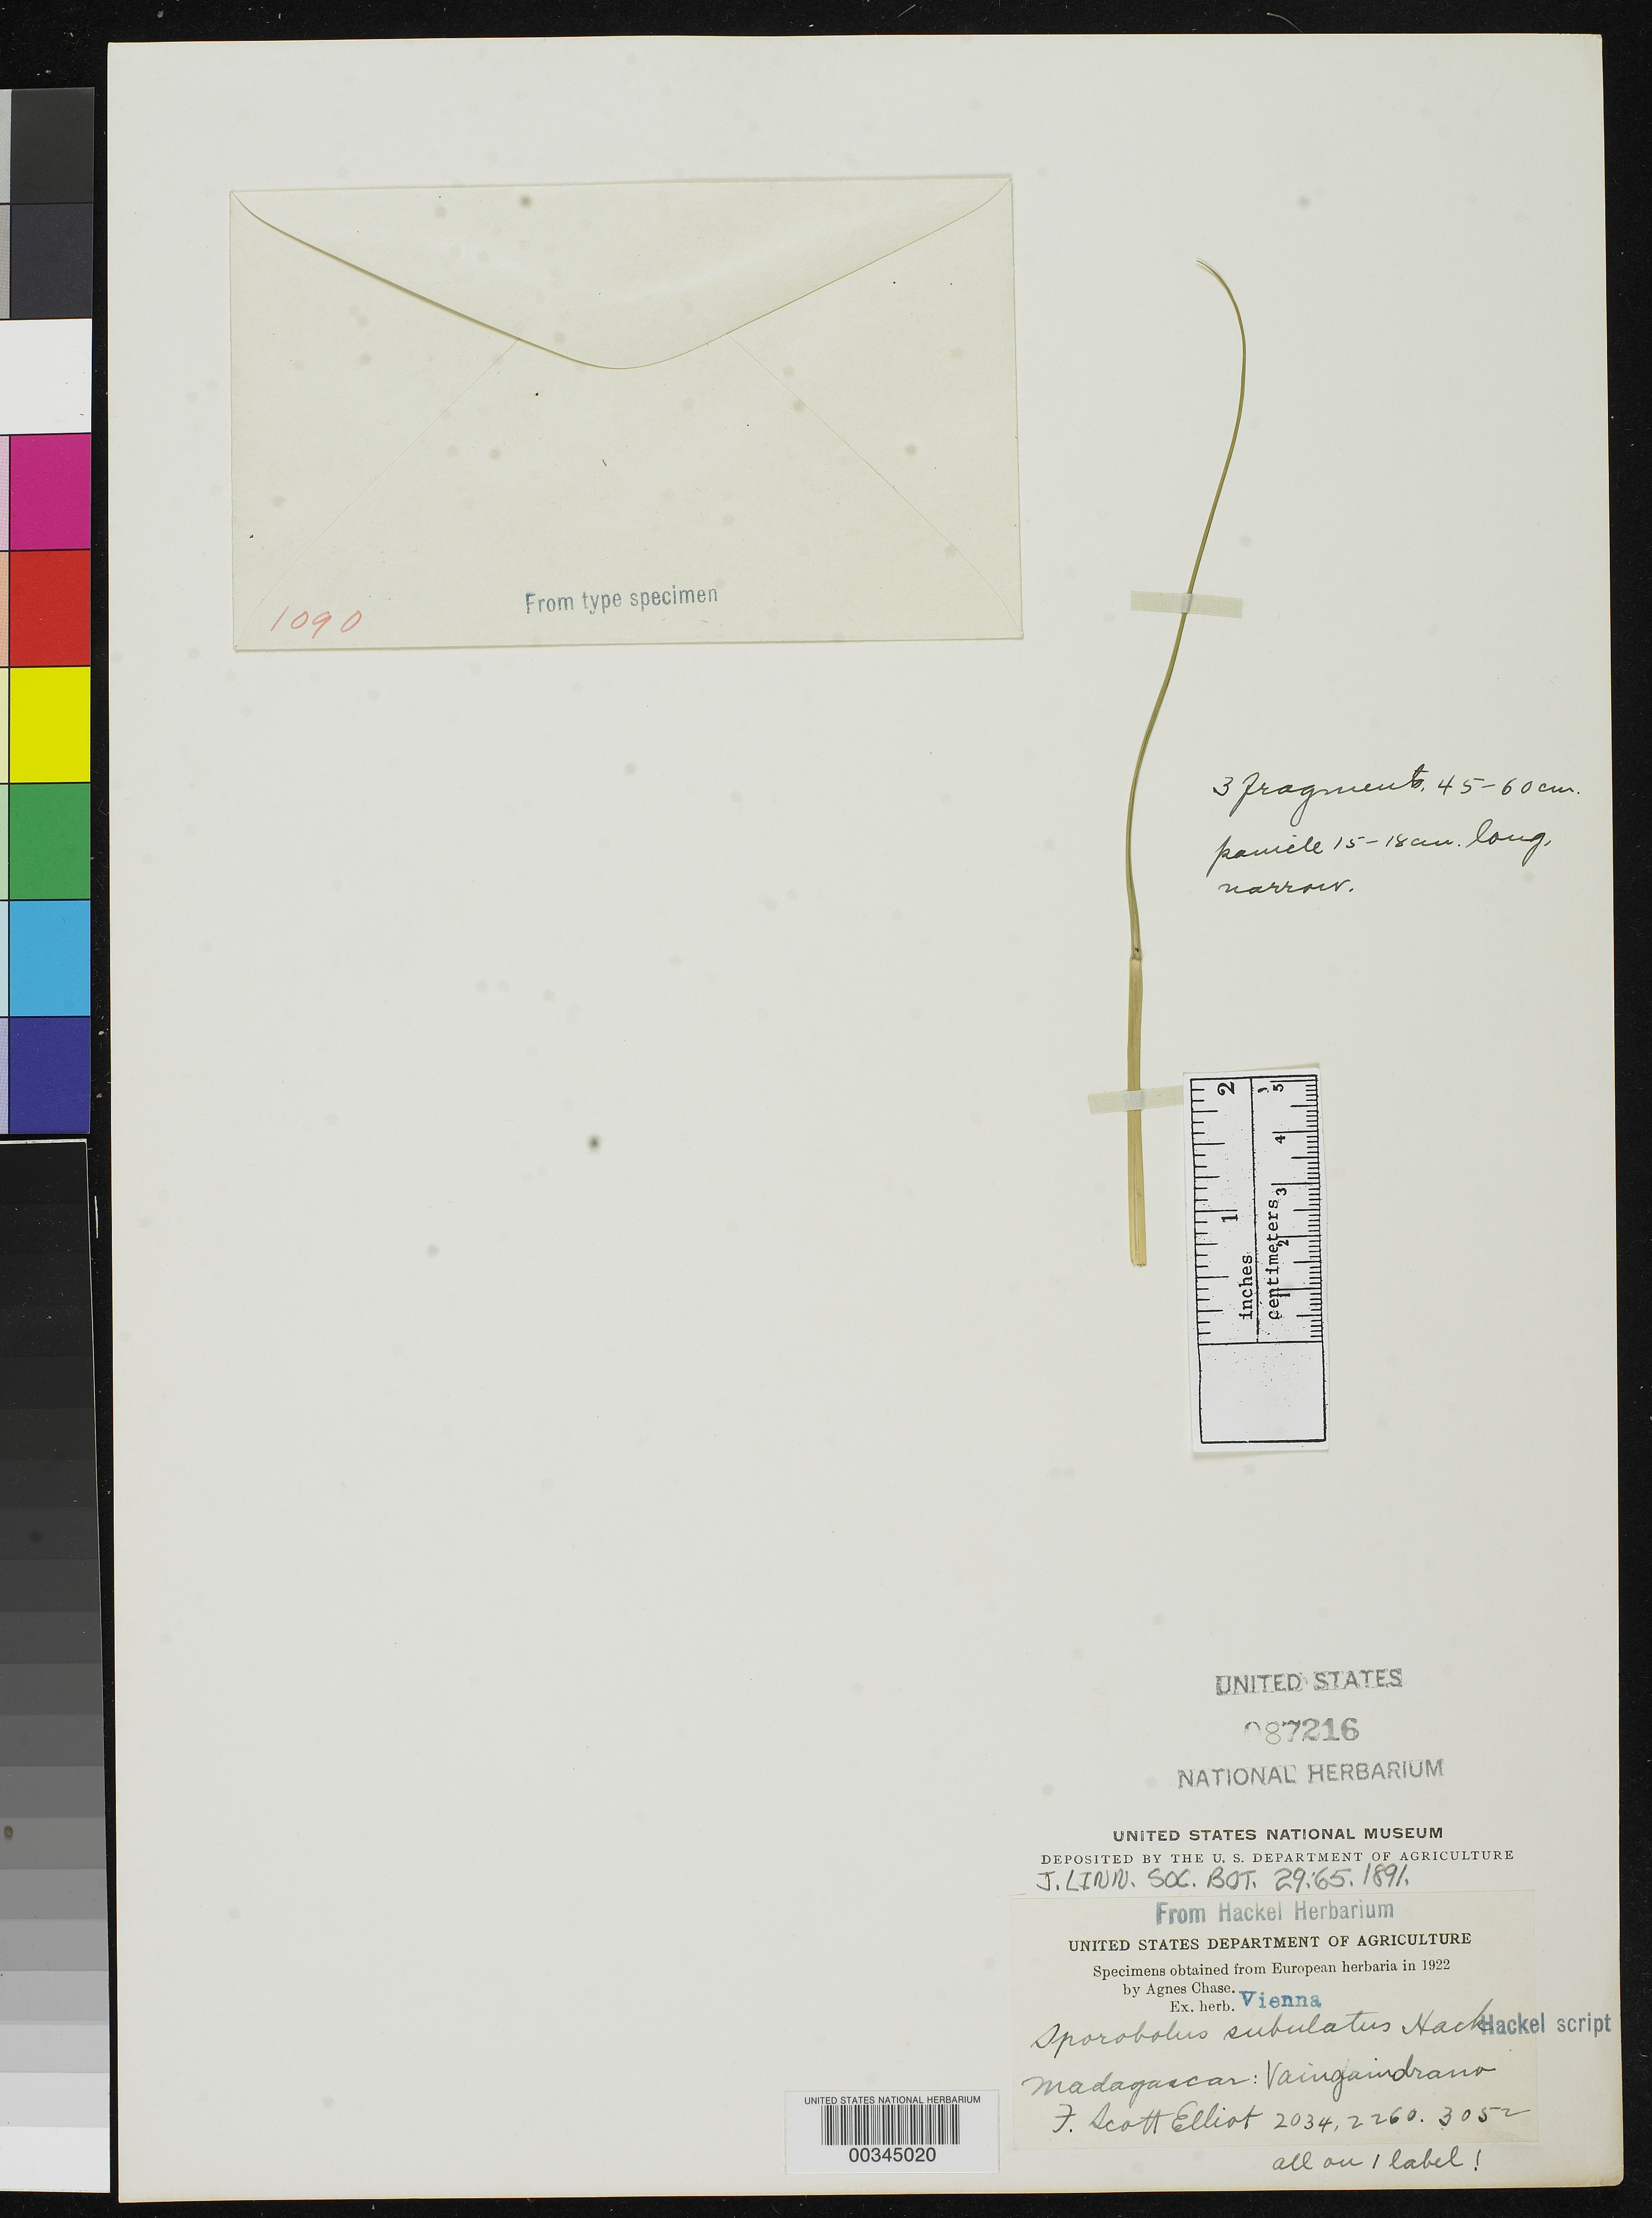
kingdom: Plantae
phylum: Tracheophyta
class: Liliopsida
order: Poales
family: Poaceae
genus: Sporobolus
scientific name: Sporobolus subulatus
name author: Hack.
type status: Type Fragment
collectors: G. Scott Elliot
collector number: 2034, 2260, 3052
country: Madagascar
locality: Vaingaindrano.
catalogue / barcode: US 87216